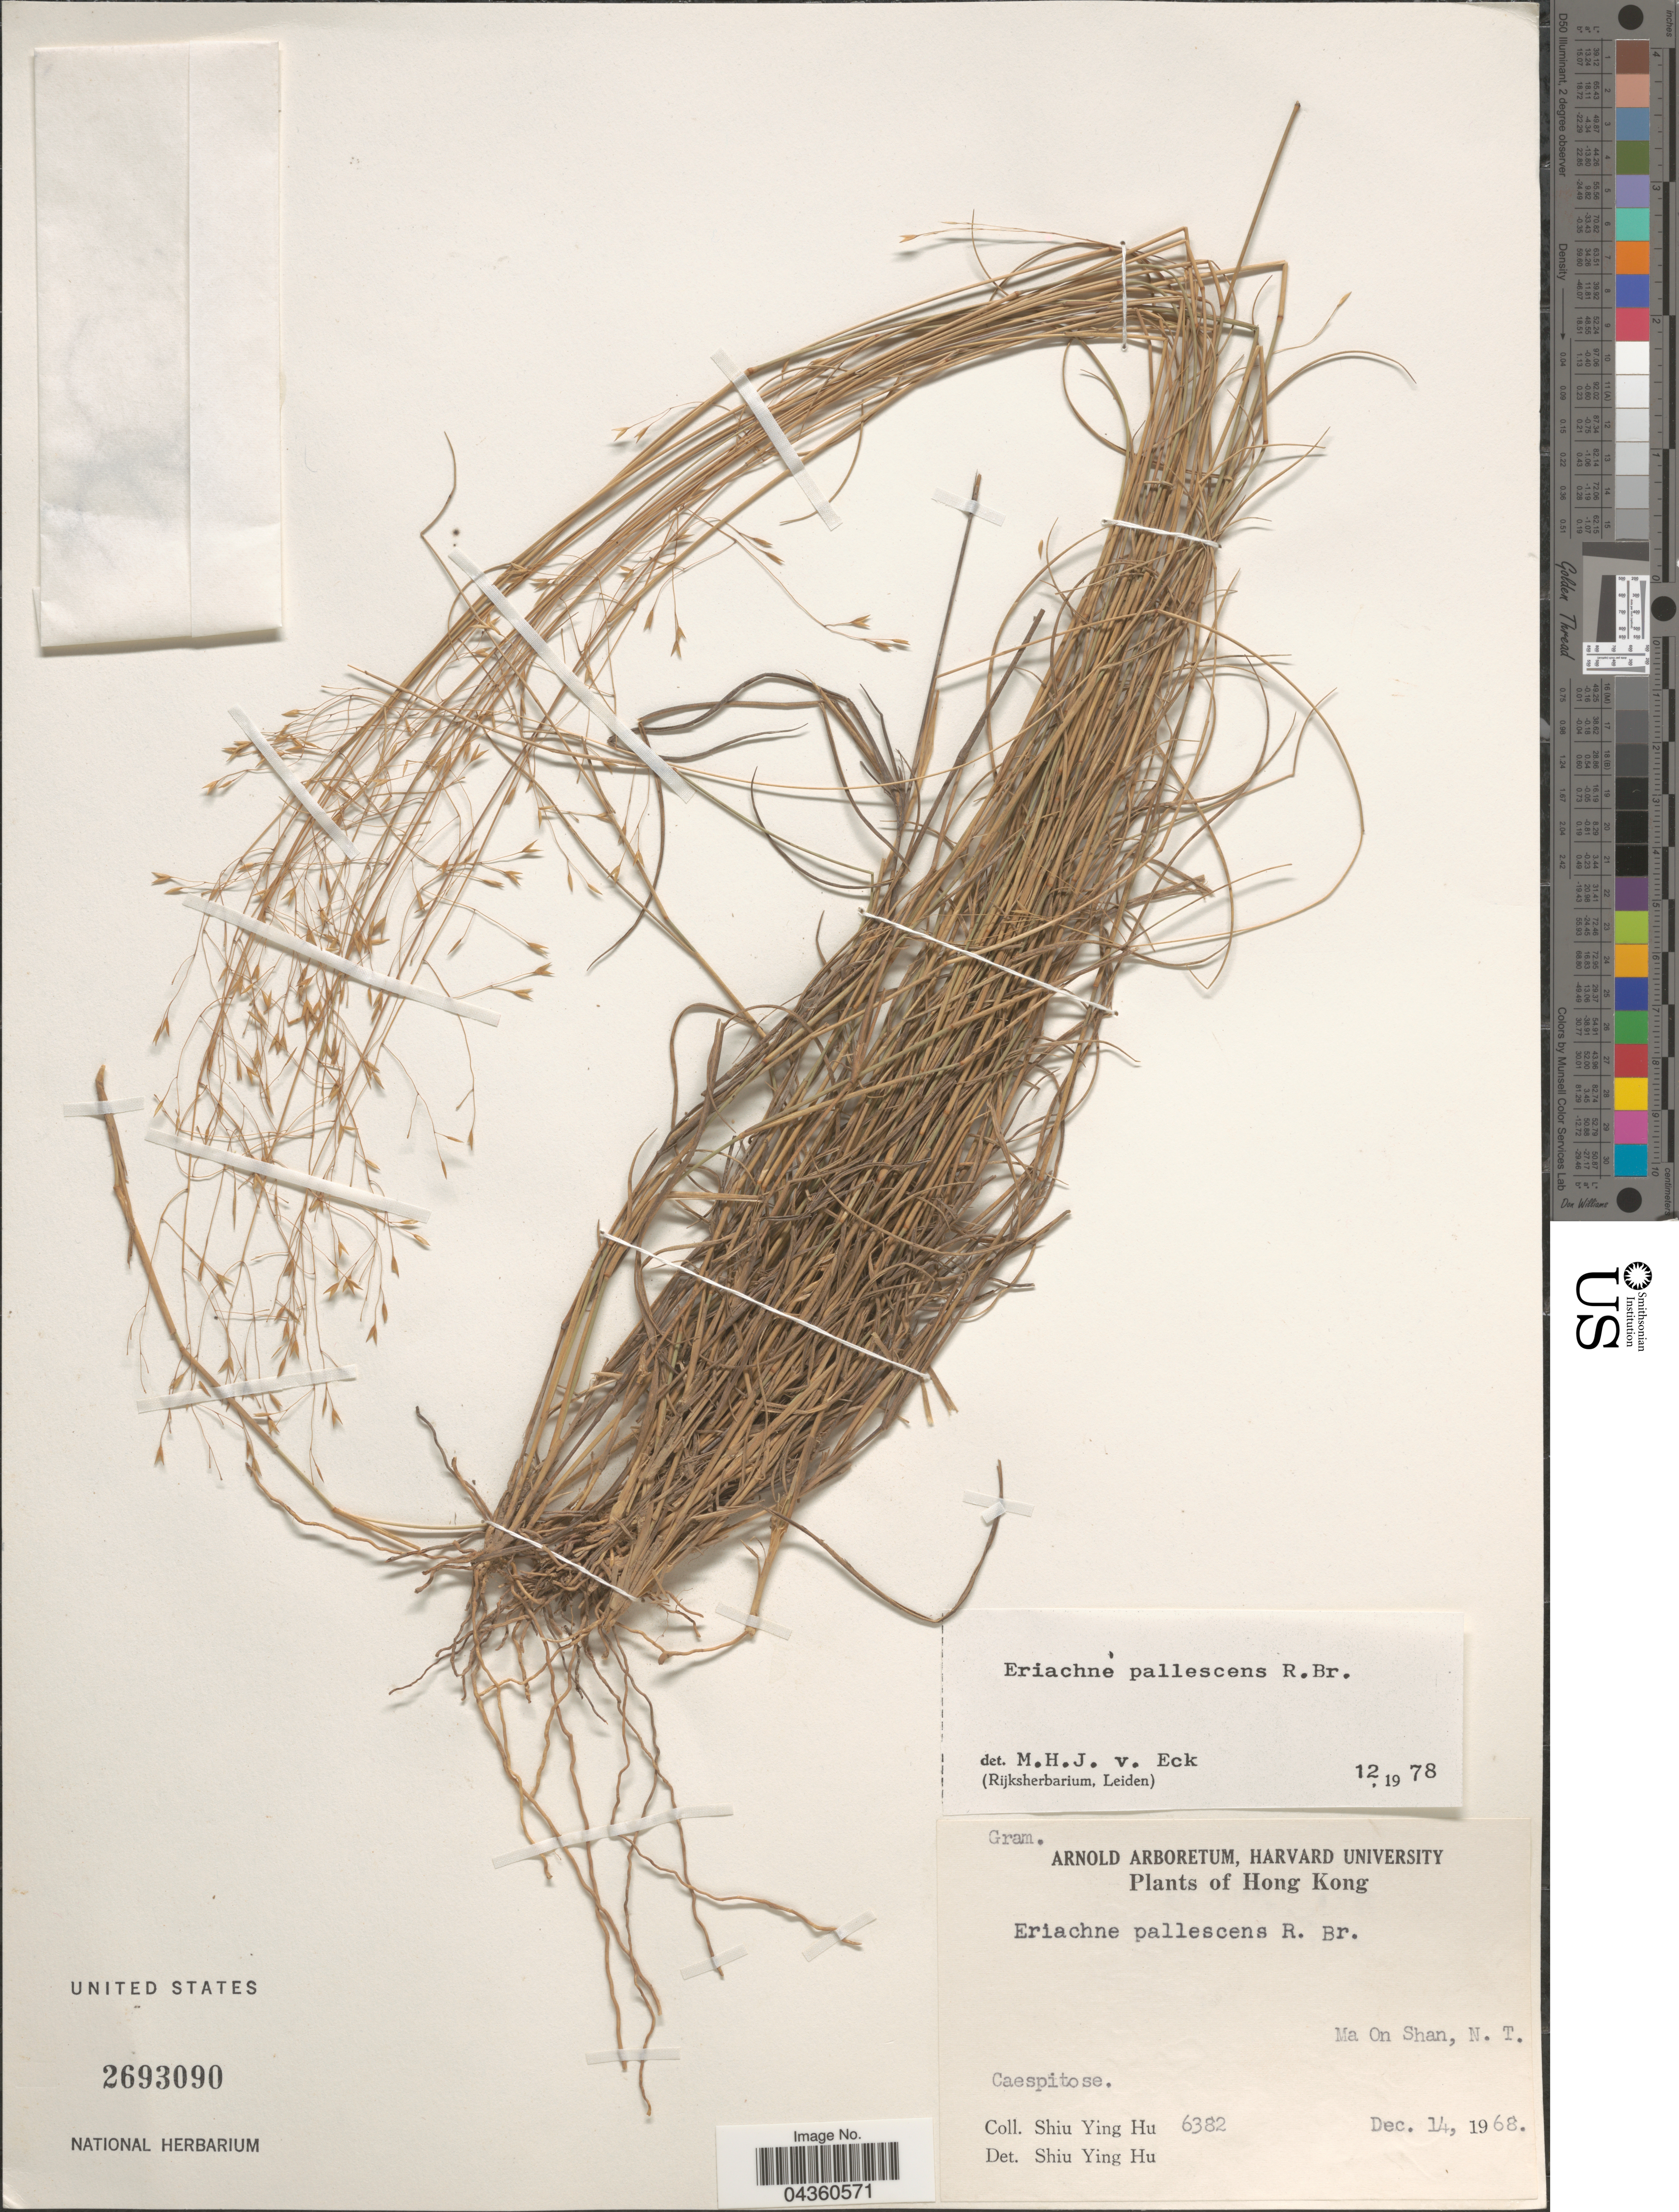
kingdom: Plantae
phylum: Tracheophyta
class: Liliopsida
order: Poales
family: Poaceae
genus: Eriachne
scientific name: Eriachne pallescens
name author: R. Br.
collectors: S. Y. Hu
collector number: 6382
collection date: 1968-12-14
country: China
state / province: Hong Kong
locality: Ma On Shan, N. T.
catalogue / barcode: US 2693090